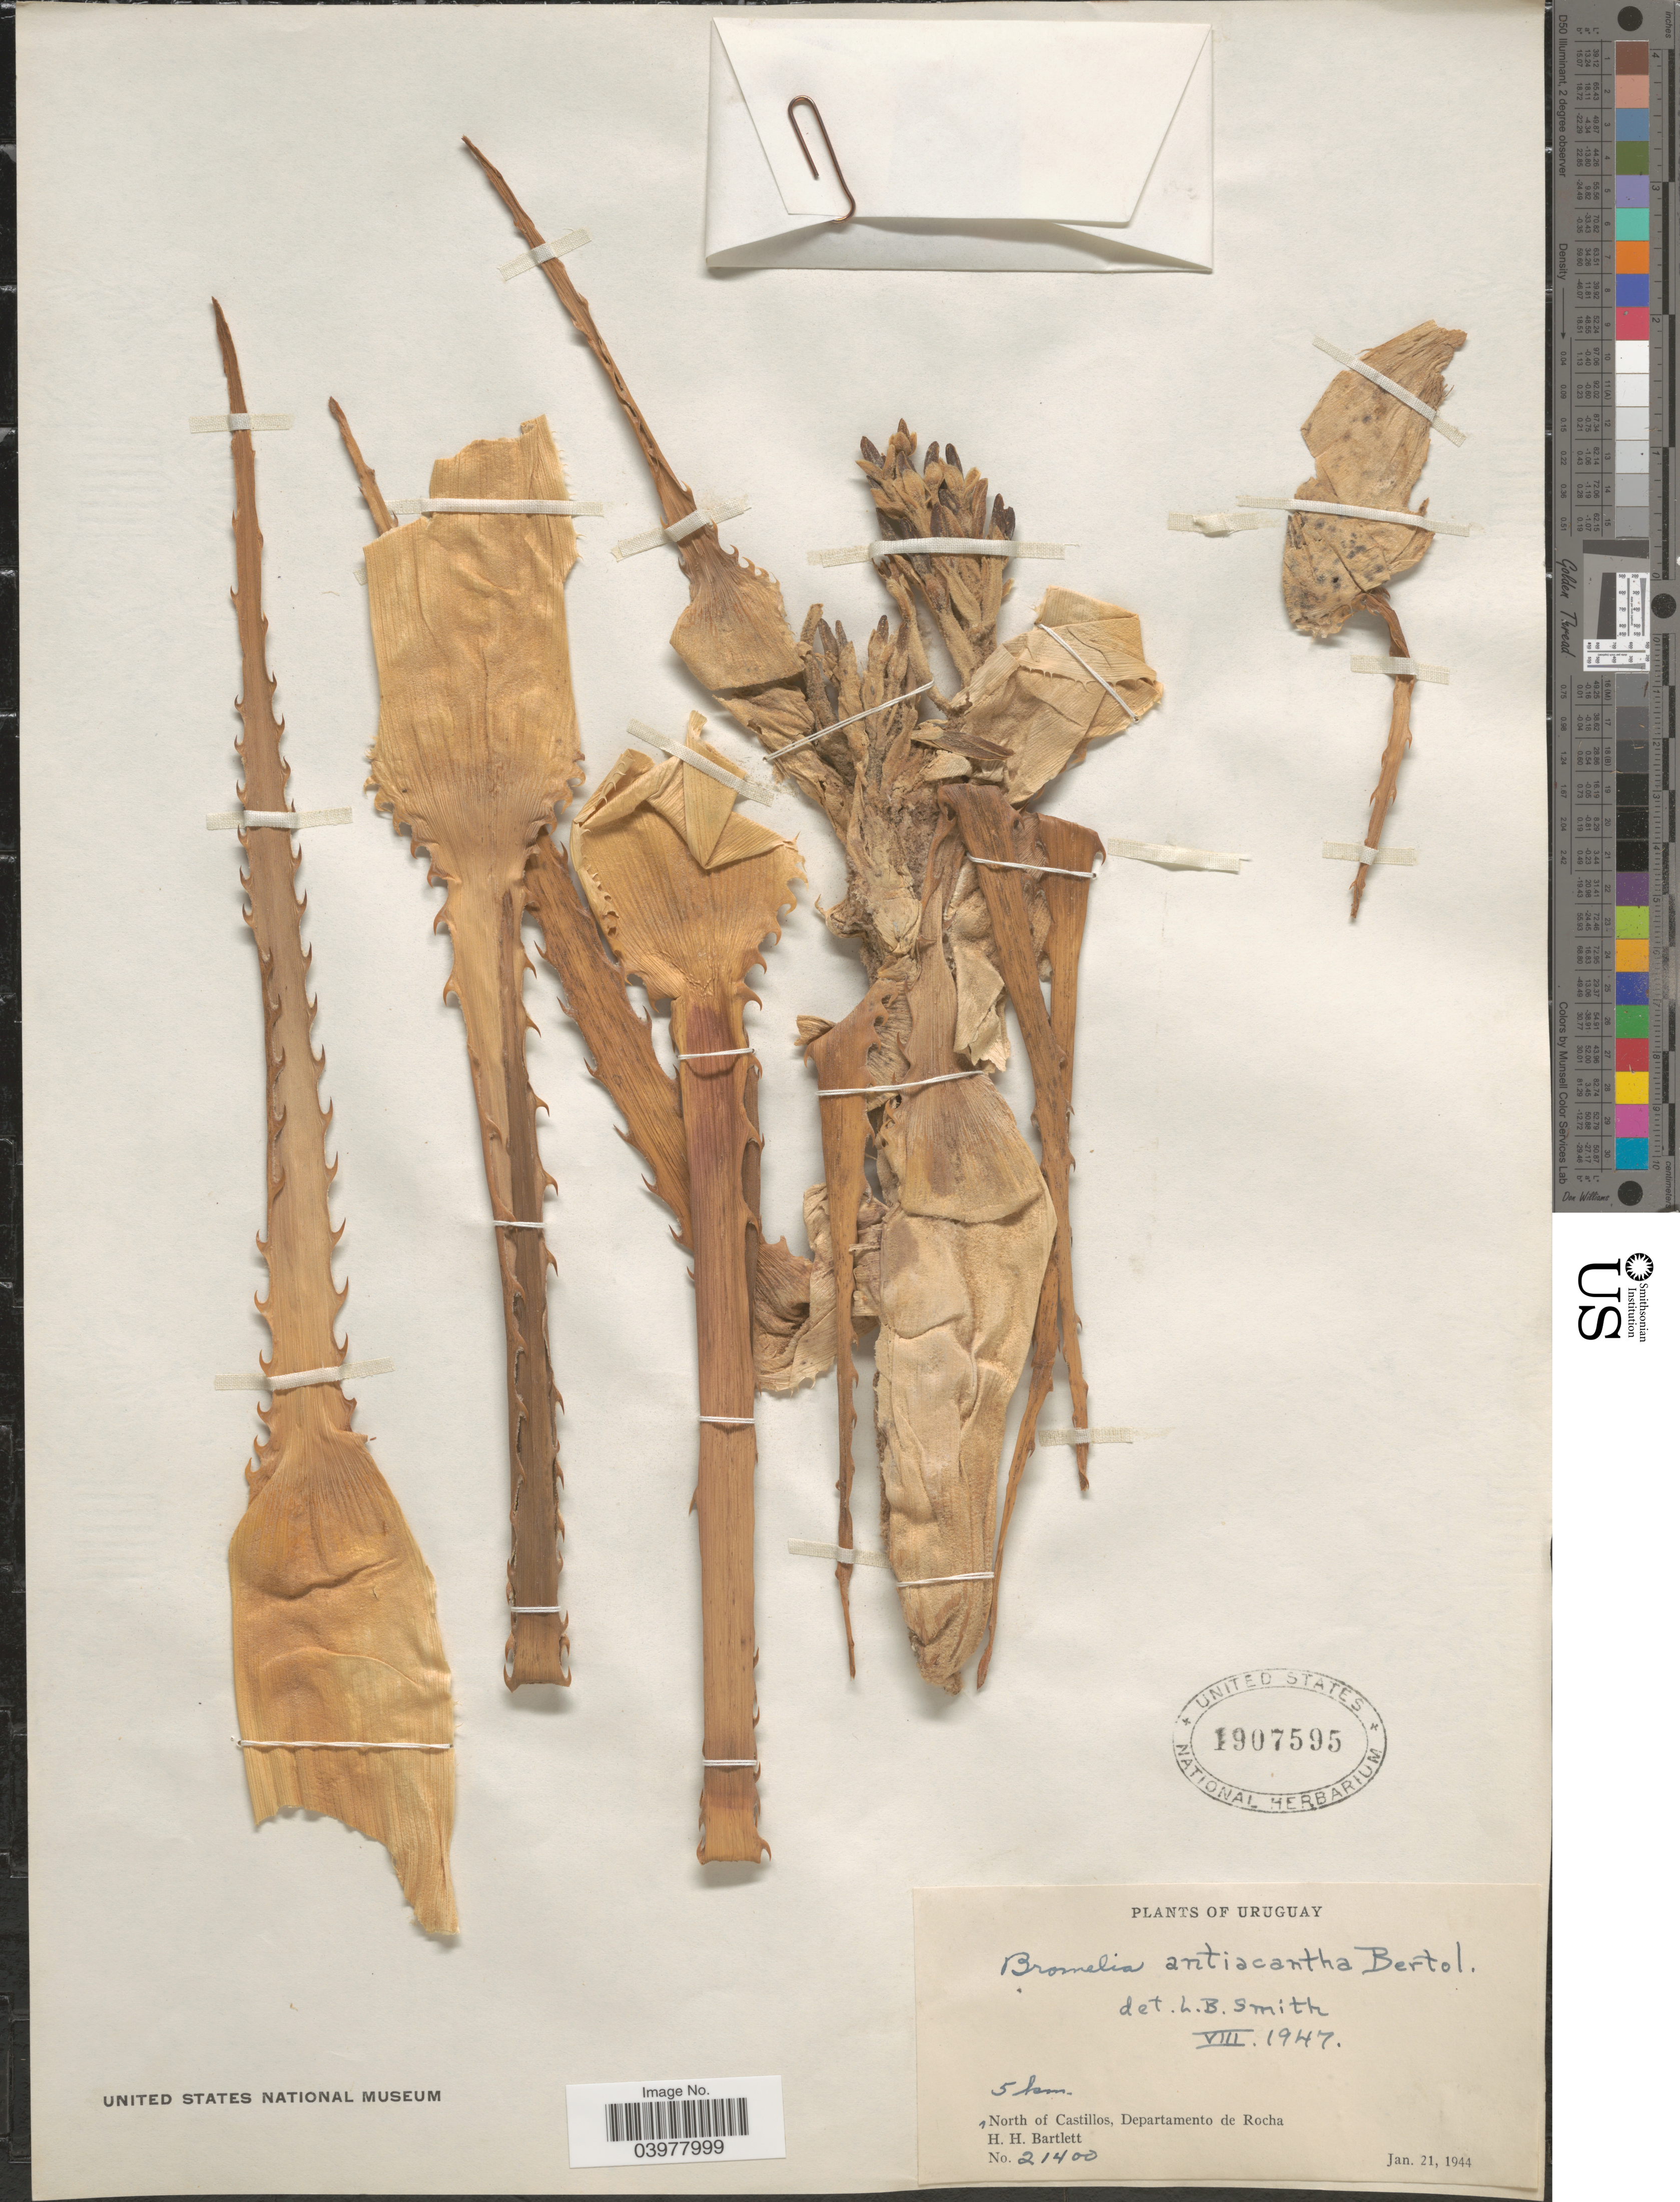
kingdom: Plantae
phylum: Tracheophyta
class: Liliopsida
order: Poales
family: Bromeliaceae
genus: Bromelia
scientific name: Bromelia antiacantha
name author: Bertol.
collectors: H. H. Bartlett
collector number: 21400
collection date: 1944-06-21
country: Uruguay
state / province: Rocha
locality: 5 km North of Castillos, Departamento de Rocha.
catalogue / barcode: US 1907595